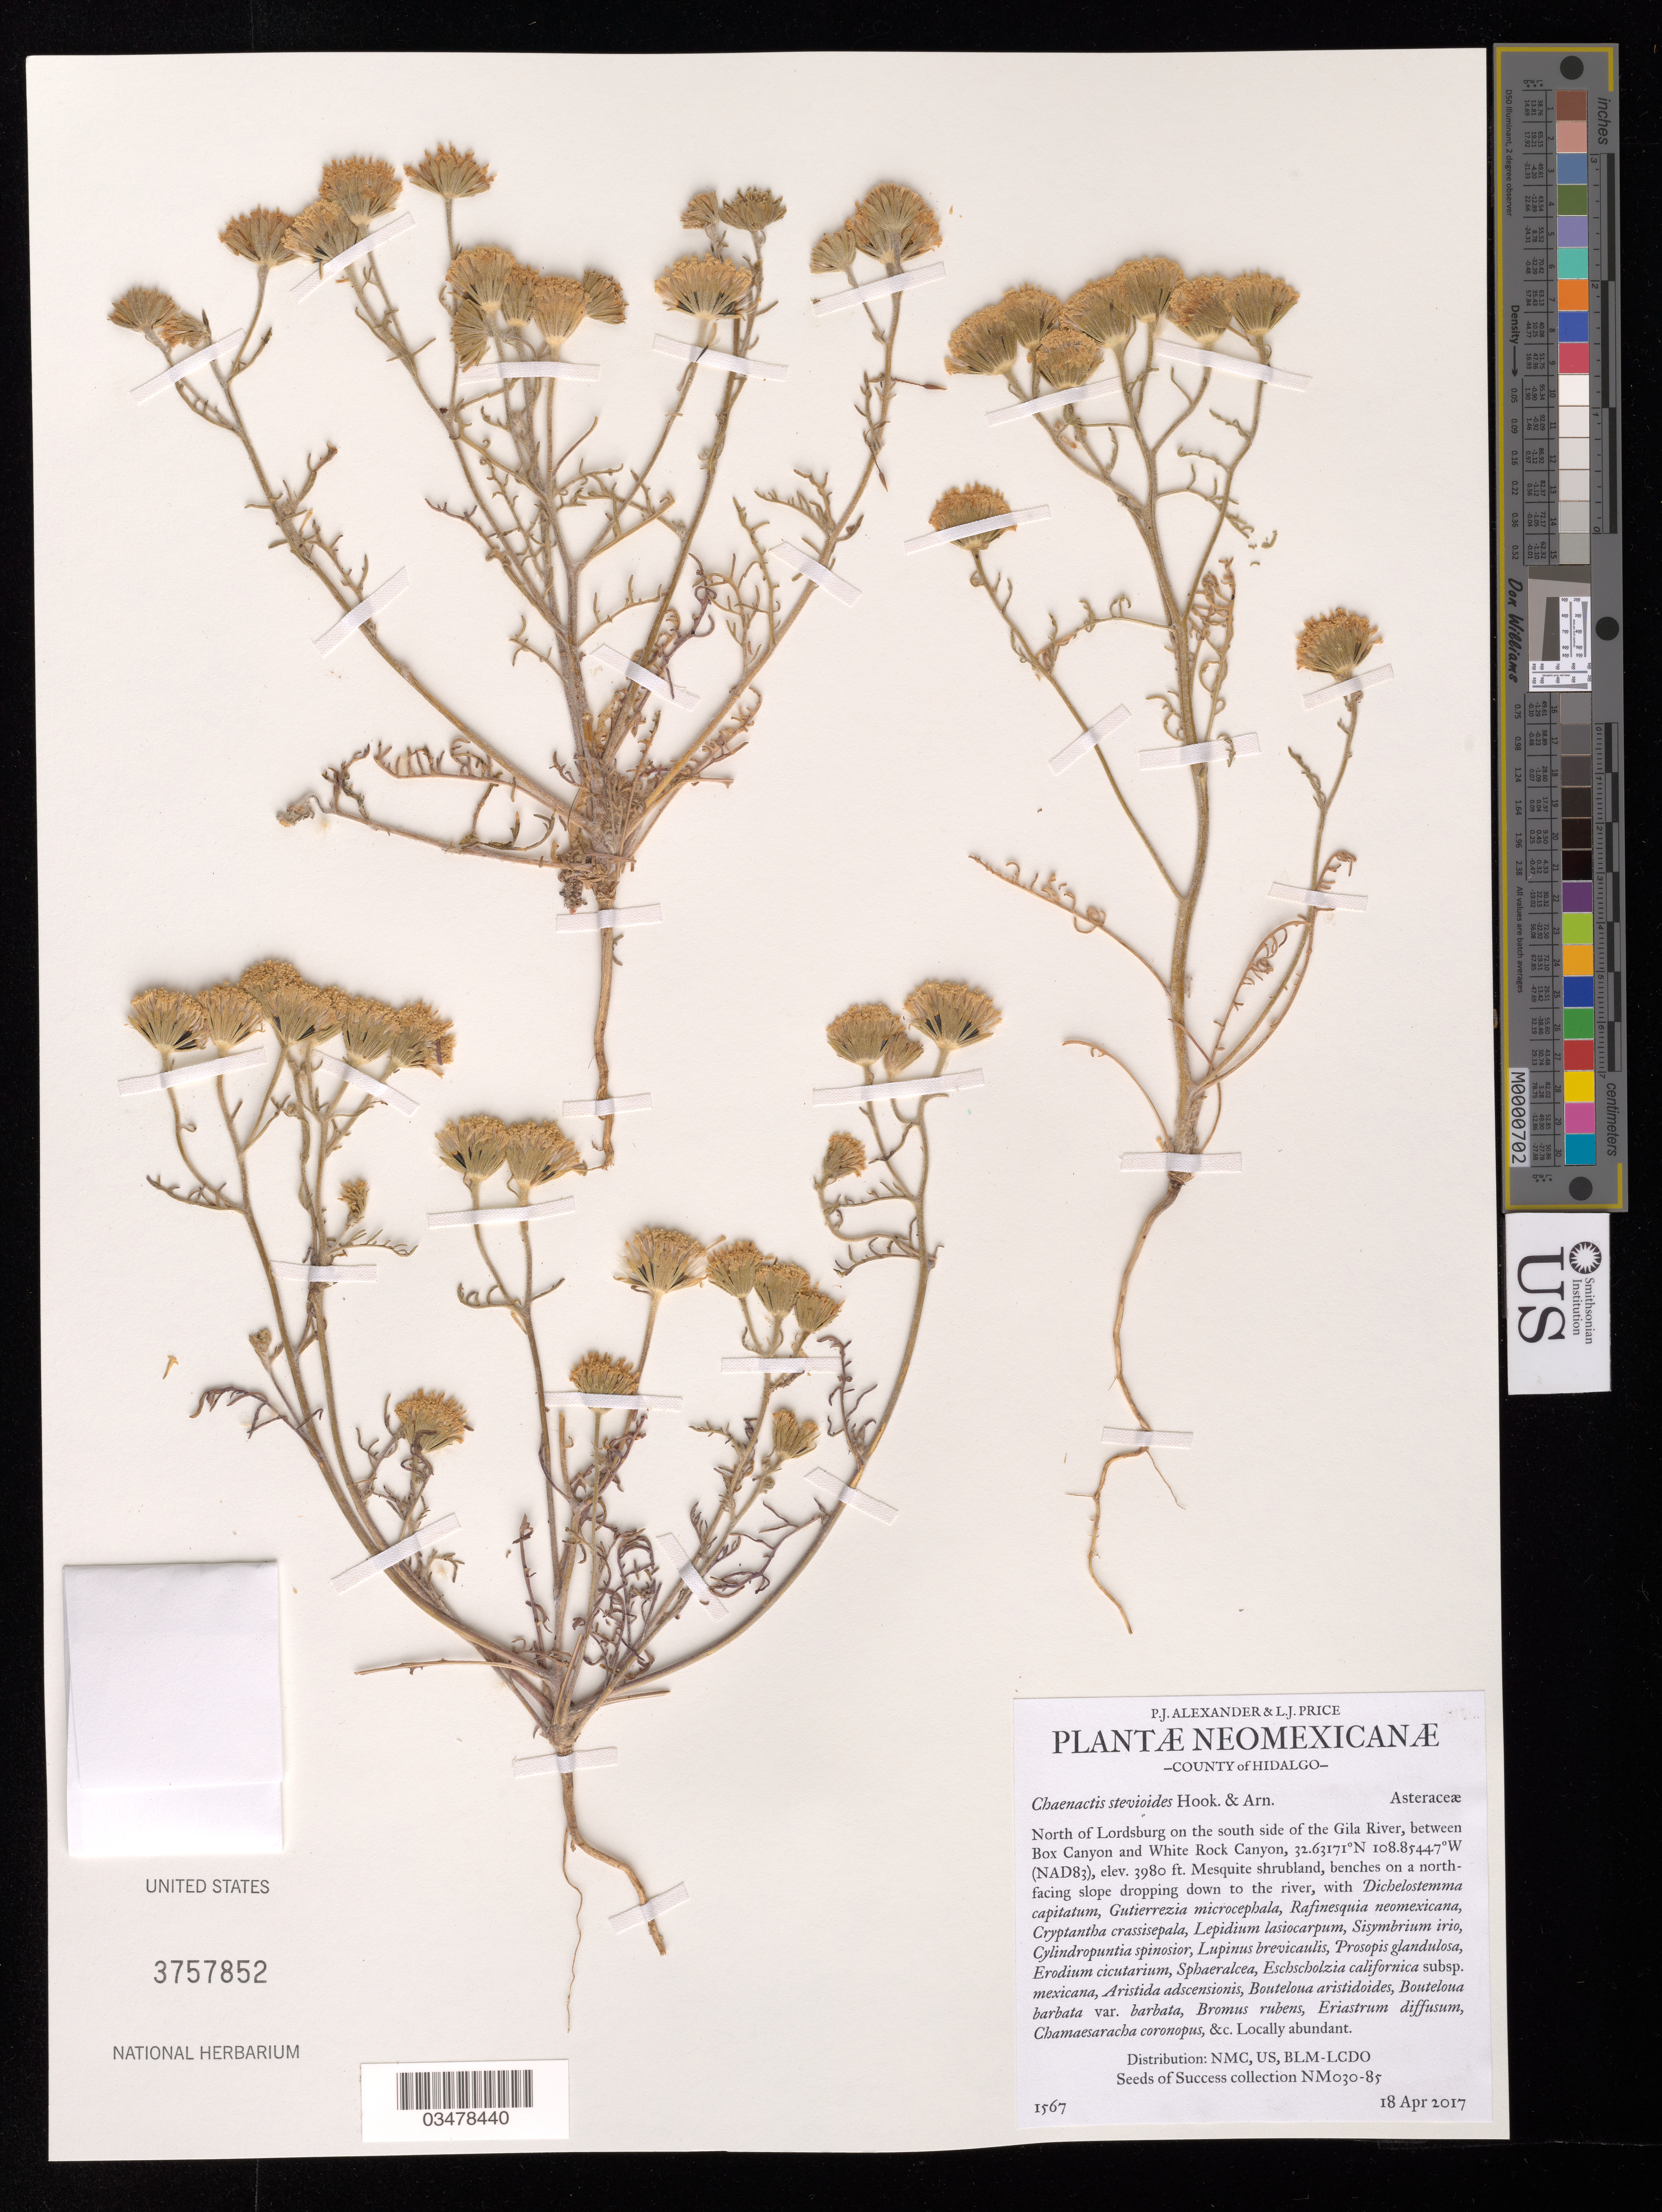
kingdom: Plantae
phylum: Tracheophyta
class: Magnoliopsida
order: Asterales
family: Asteraceae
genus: Chaenactis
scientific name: Chaenactis stevioides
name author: Hook. & Arn.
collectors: P. Alexander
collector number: NM030-085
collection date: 2017-04-18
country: United States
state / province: New Mexico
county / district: Hidalgo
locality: Gila Lower Box. N of Lordsburg. Gila river between Box Canyon and White Rock Canyon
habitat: Ecological Site: Loamy Upland (R041XA001NM); mesquite shrubland. With Prosopis glandulosa, Bromus rubens, etc.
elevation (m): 1213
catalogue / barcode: US 3757852